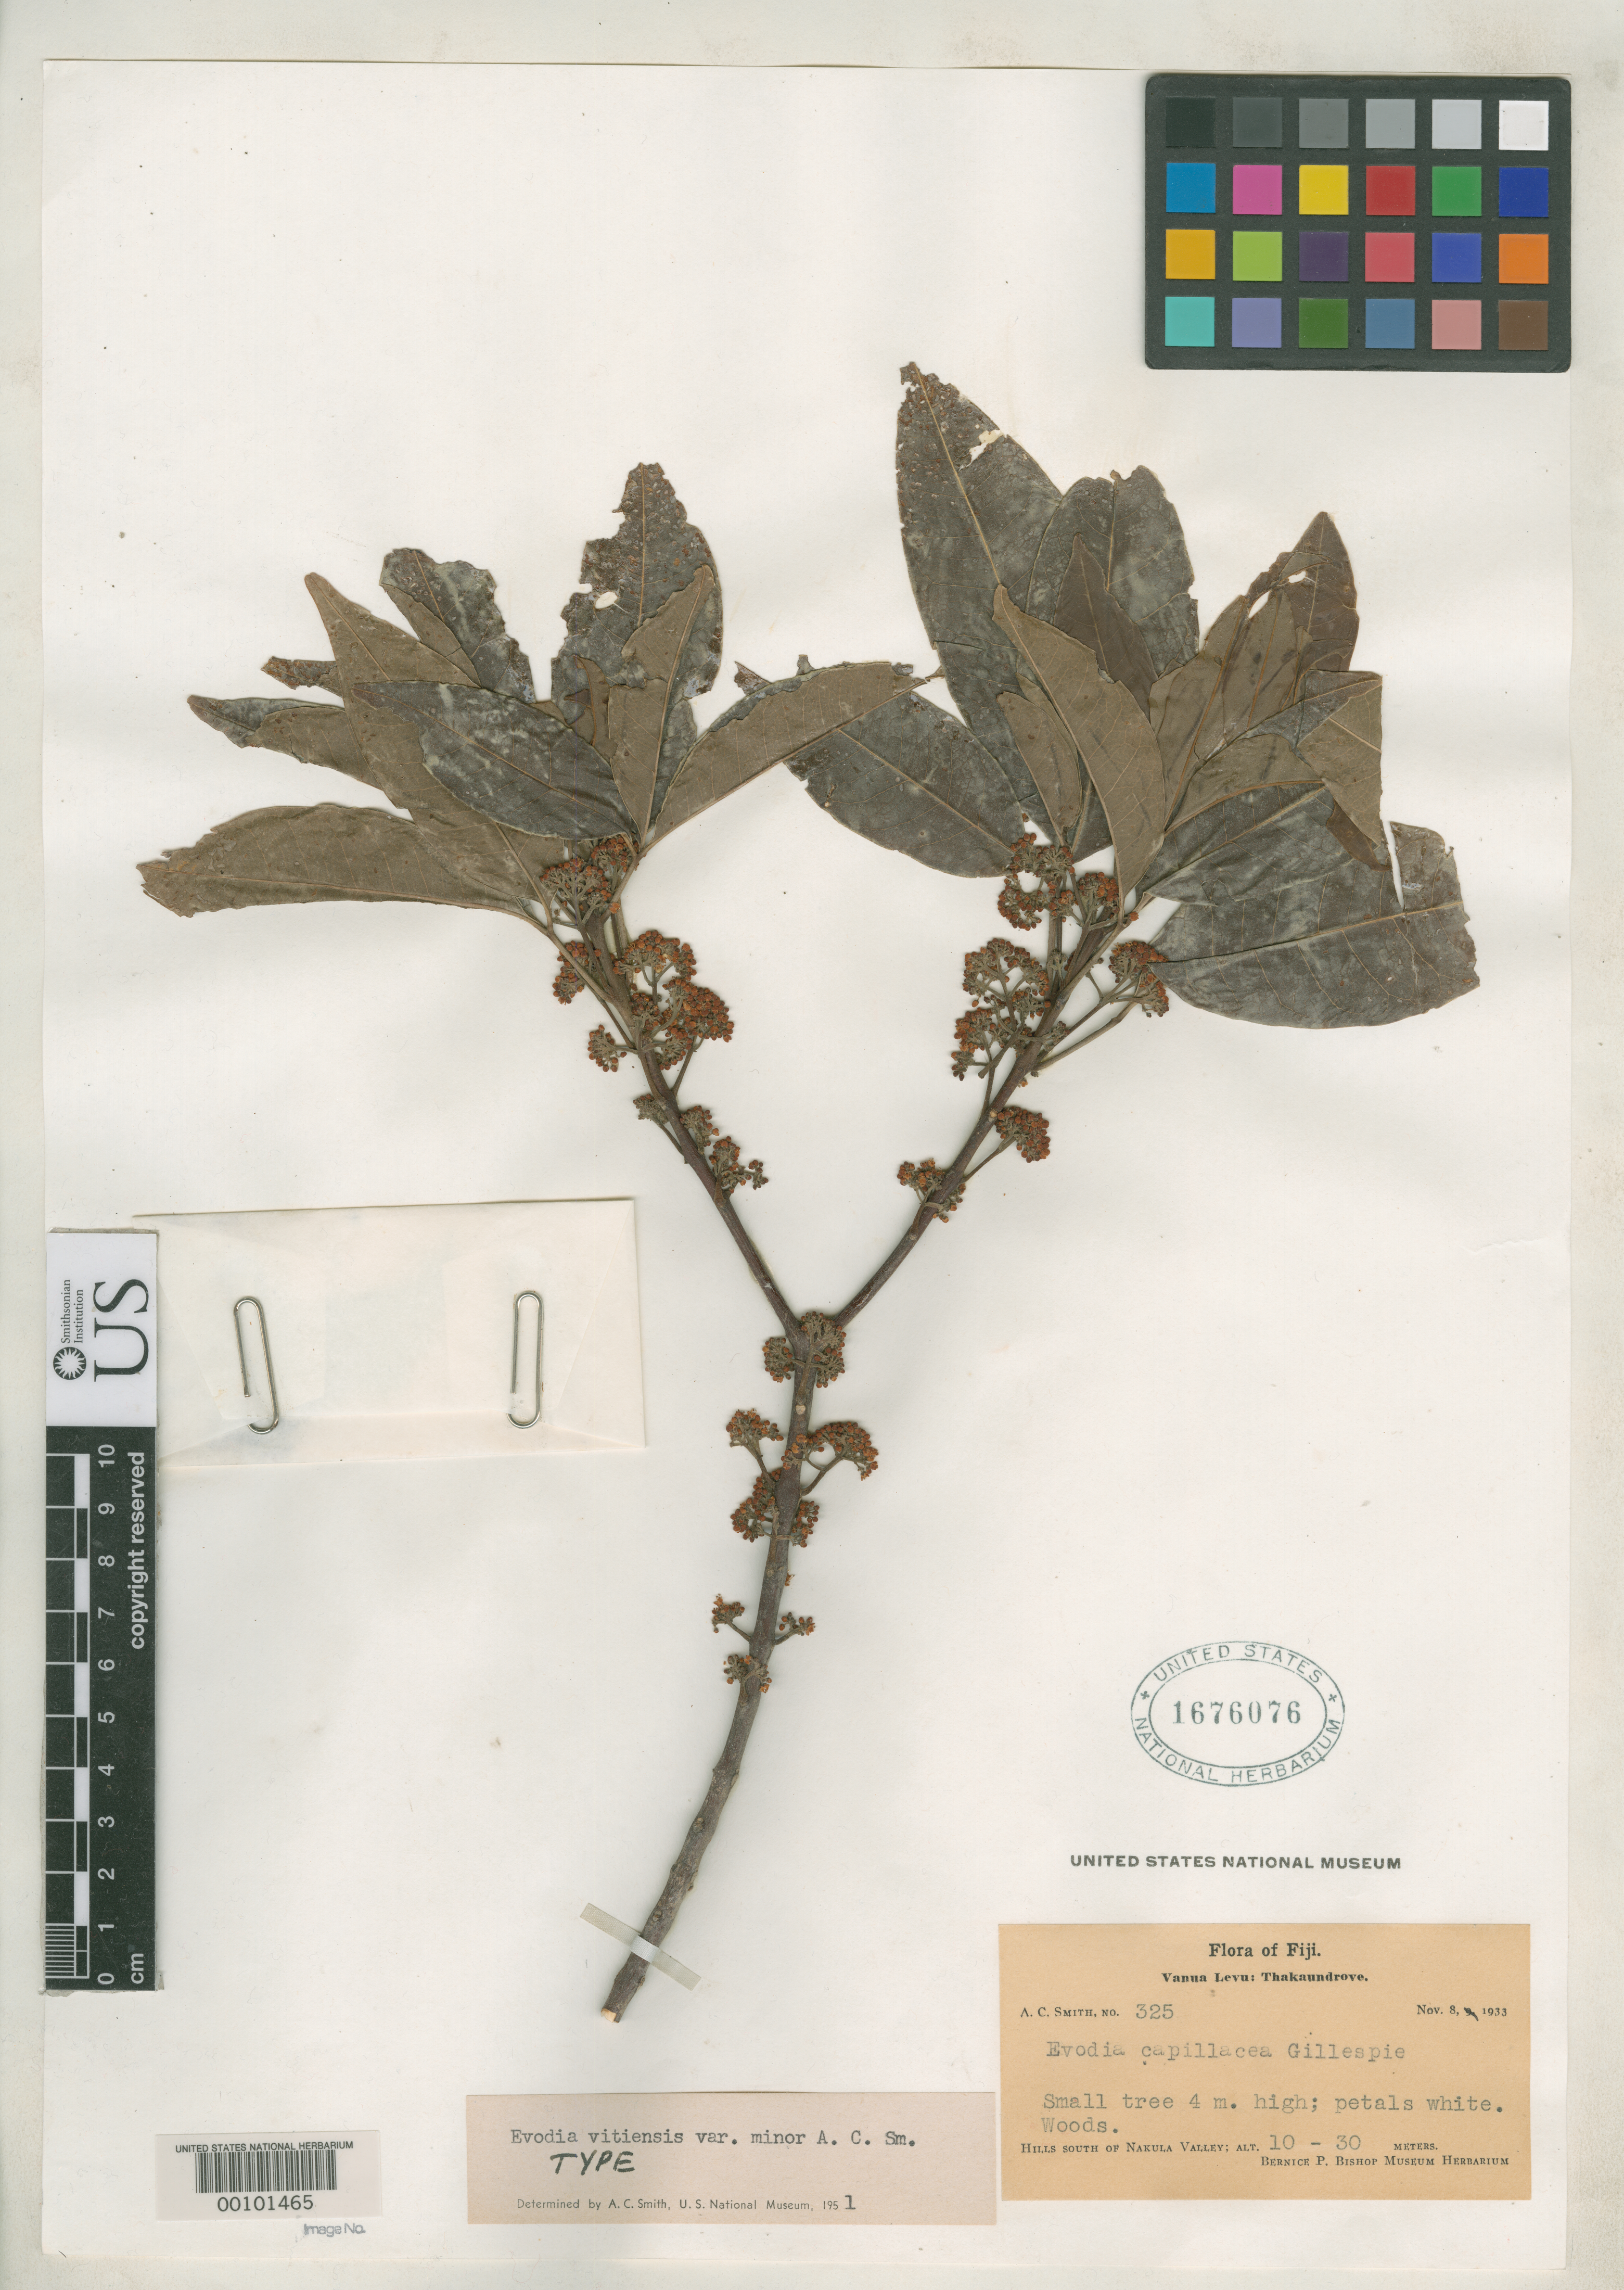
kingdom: Plantae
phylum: Tracheophyta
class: Magnoliopsida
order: Sapindales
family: Rutaceae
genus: Euodia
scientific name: Euodia vitiensis var. minor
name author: A.C. Sm.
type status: Holotype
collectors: A. C. Smith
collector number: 325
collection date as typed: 08 Nov 1933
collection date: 1933-11-08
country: Fiji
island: Vanua Levu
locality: S of Nakula Valley, Thakaundrove. [Vanua Levu Group]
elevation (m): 10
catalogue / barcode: US 1676076